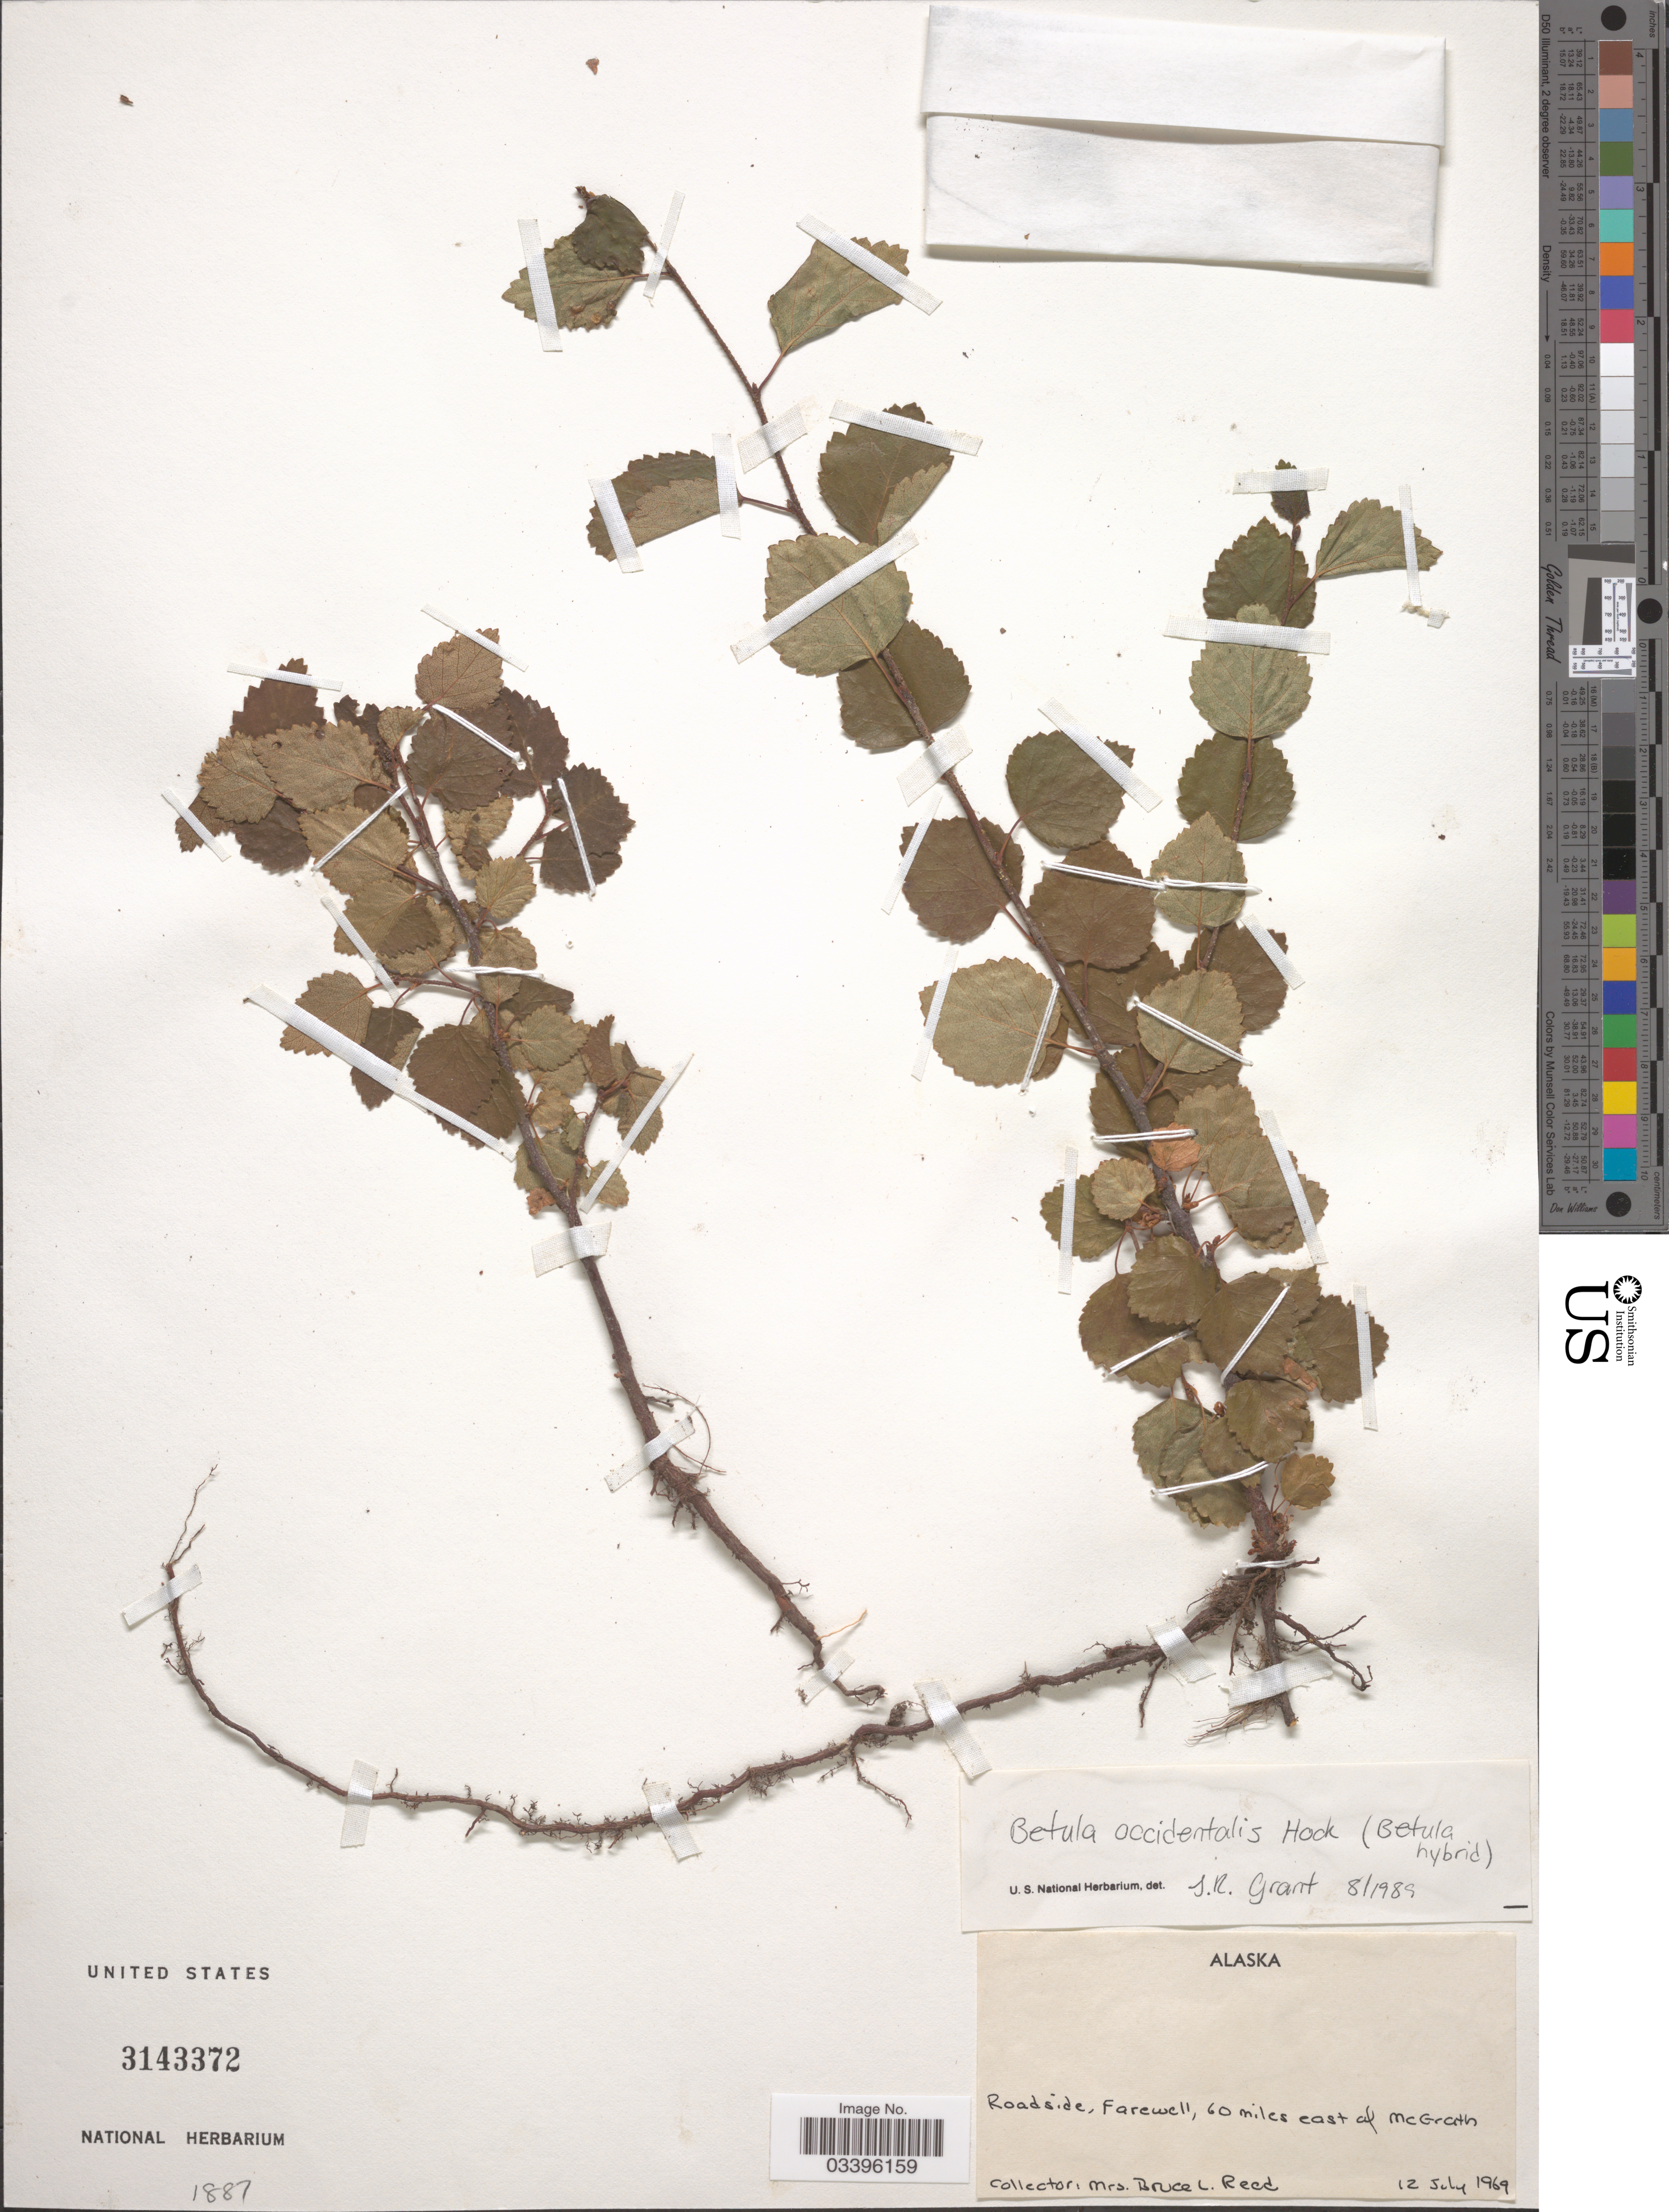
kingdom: Plantae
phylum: Tracheophyta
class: Magnoliopsida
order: Fagales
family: Betulaceae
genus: Betula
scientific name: Betula occidentalis var. fecunda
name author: Fernald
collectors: B. Reed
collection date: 1969-07-12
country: United States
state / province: Alaska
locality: Roadside, Farewell, 60 miles east of McGrath.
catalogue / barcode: US 3143372